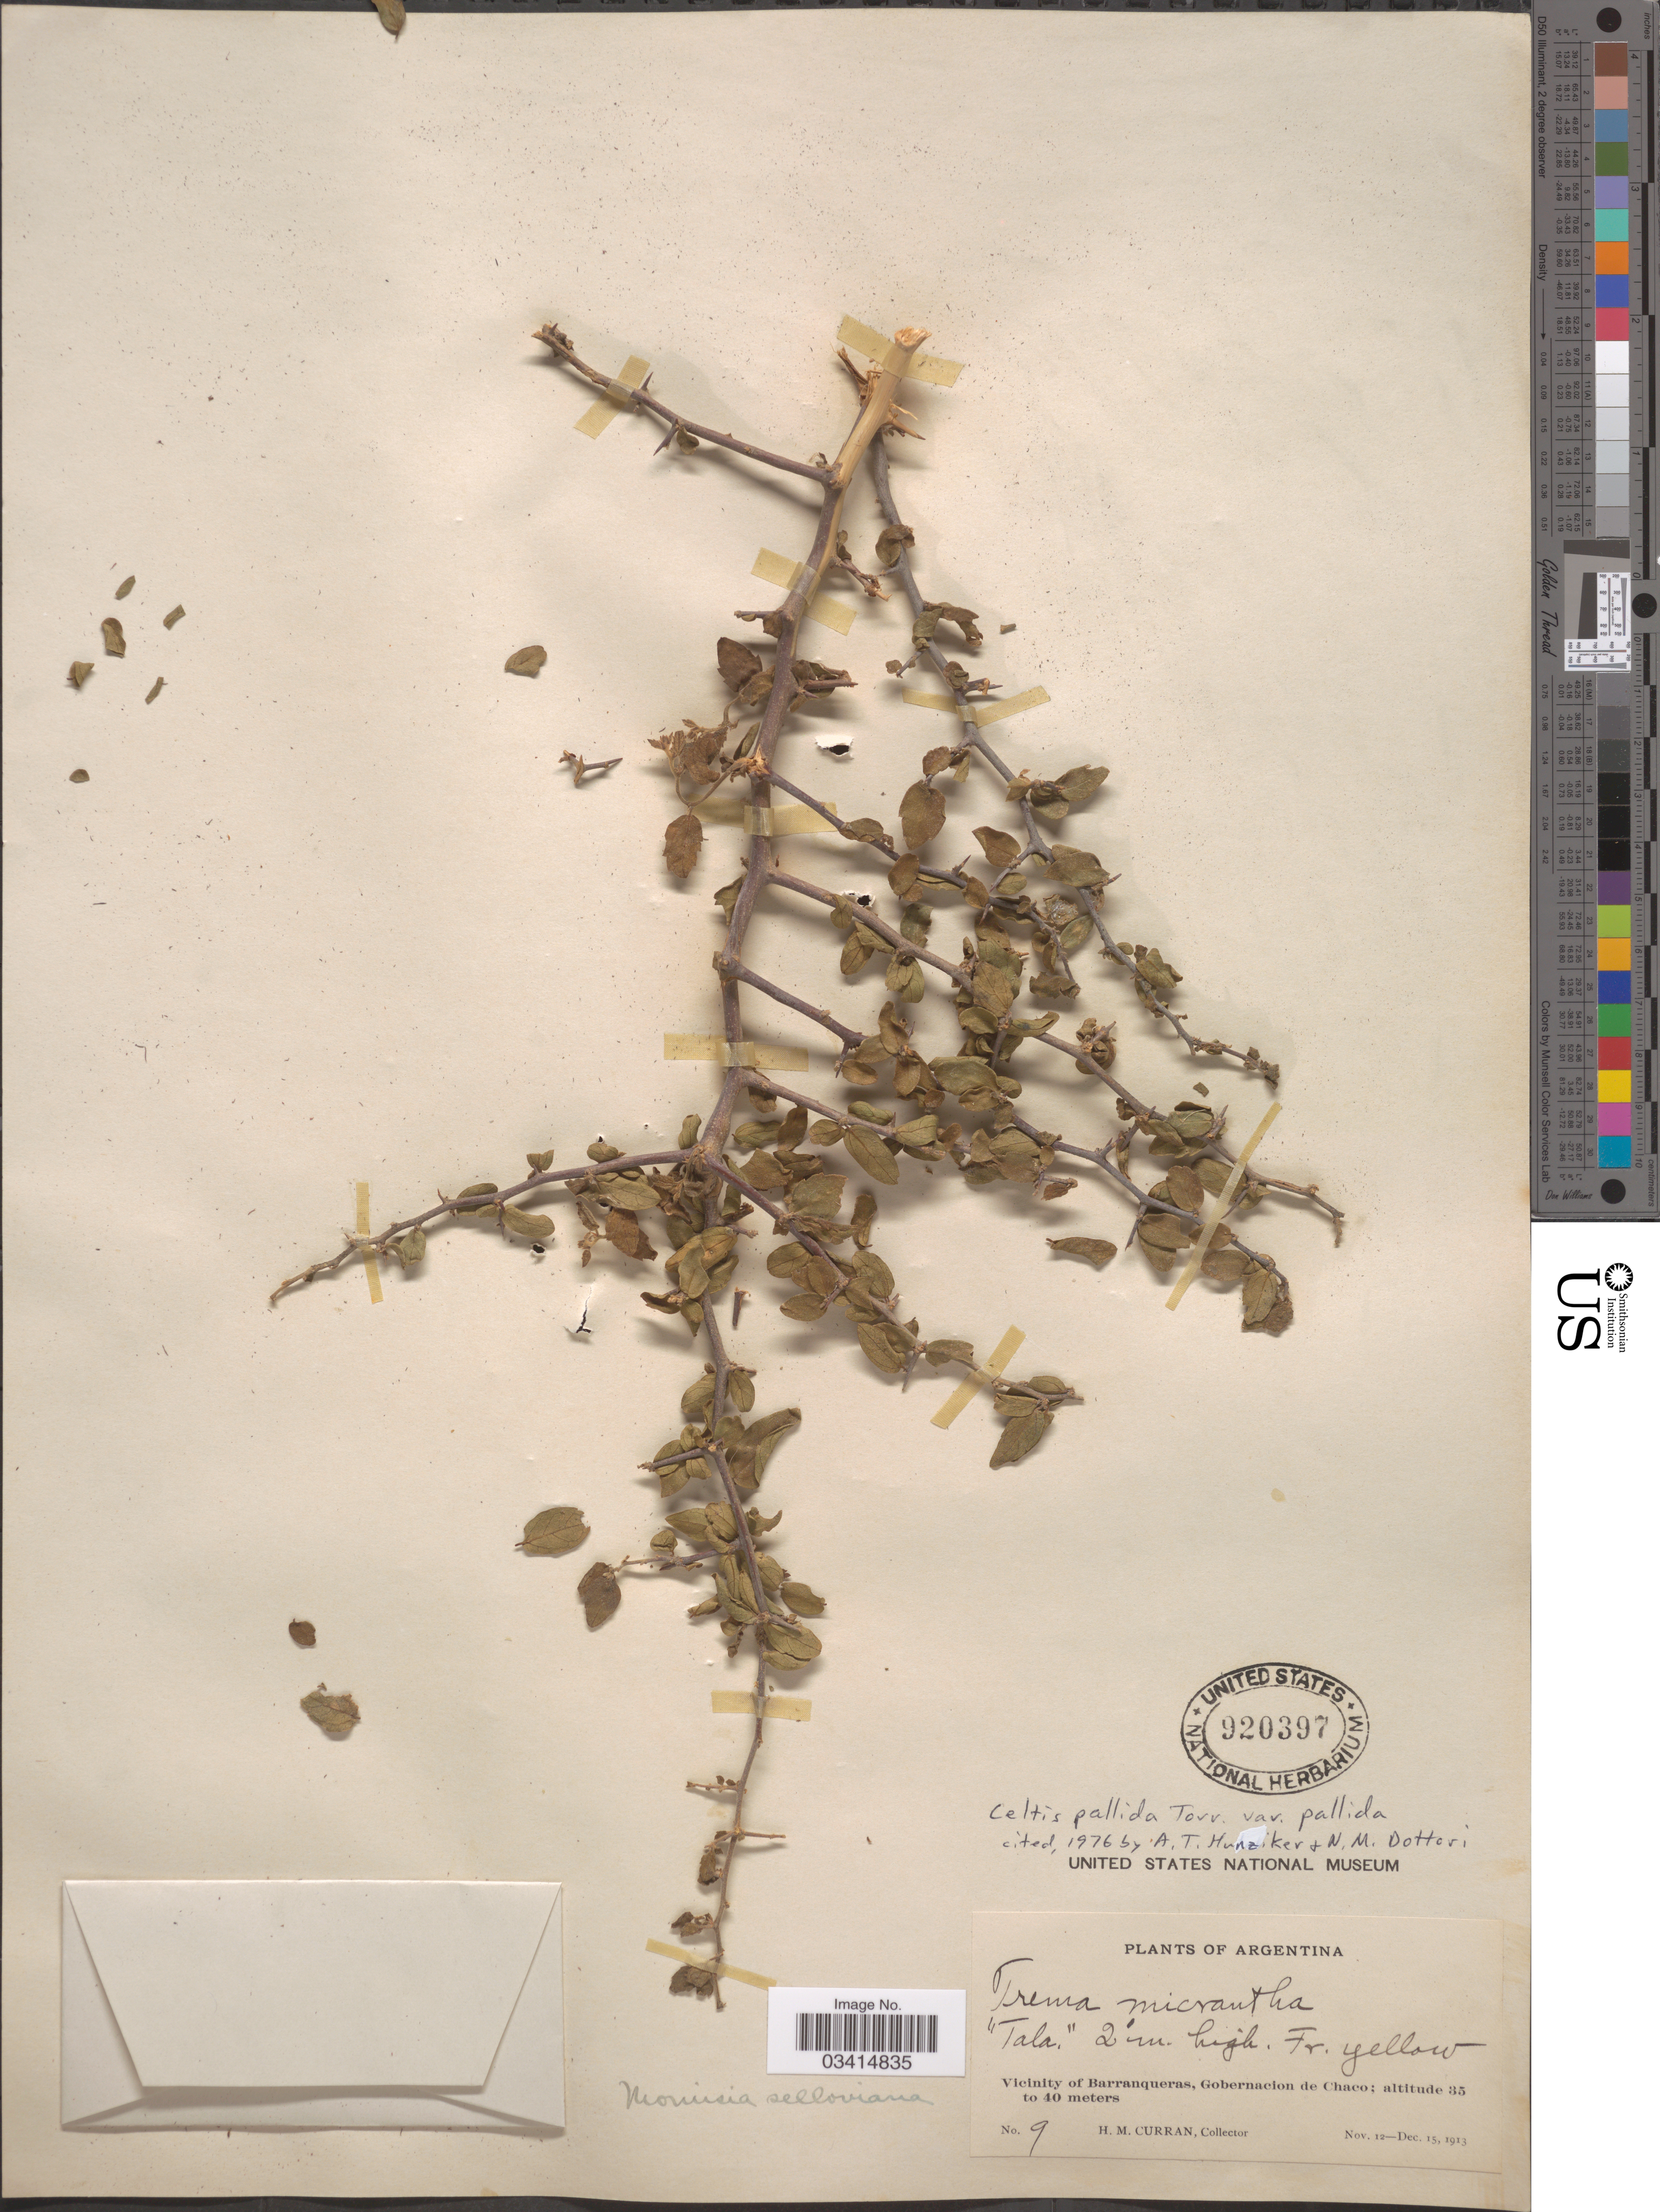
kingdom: Plantae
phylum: Tracheophyta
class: Magnoliopsida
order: Rosales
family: Cannabaceae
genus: Celtis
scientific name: Celtis pallida var. pallida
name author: Torr.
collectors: H. M. Curran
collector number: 9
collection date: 1913-11-12/1913-12-15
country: Argentina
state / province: Chaco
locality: Vicinity of Barranqueras, Gobernación de Chaco.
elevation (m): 35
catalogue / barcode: US 920397